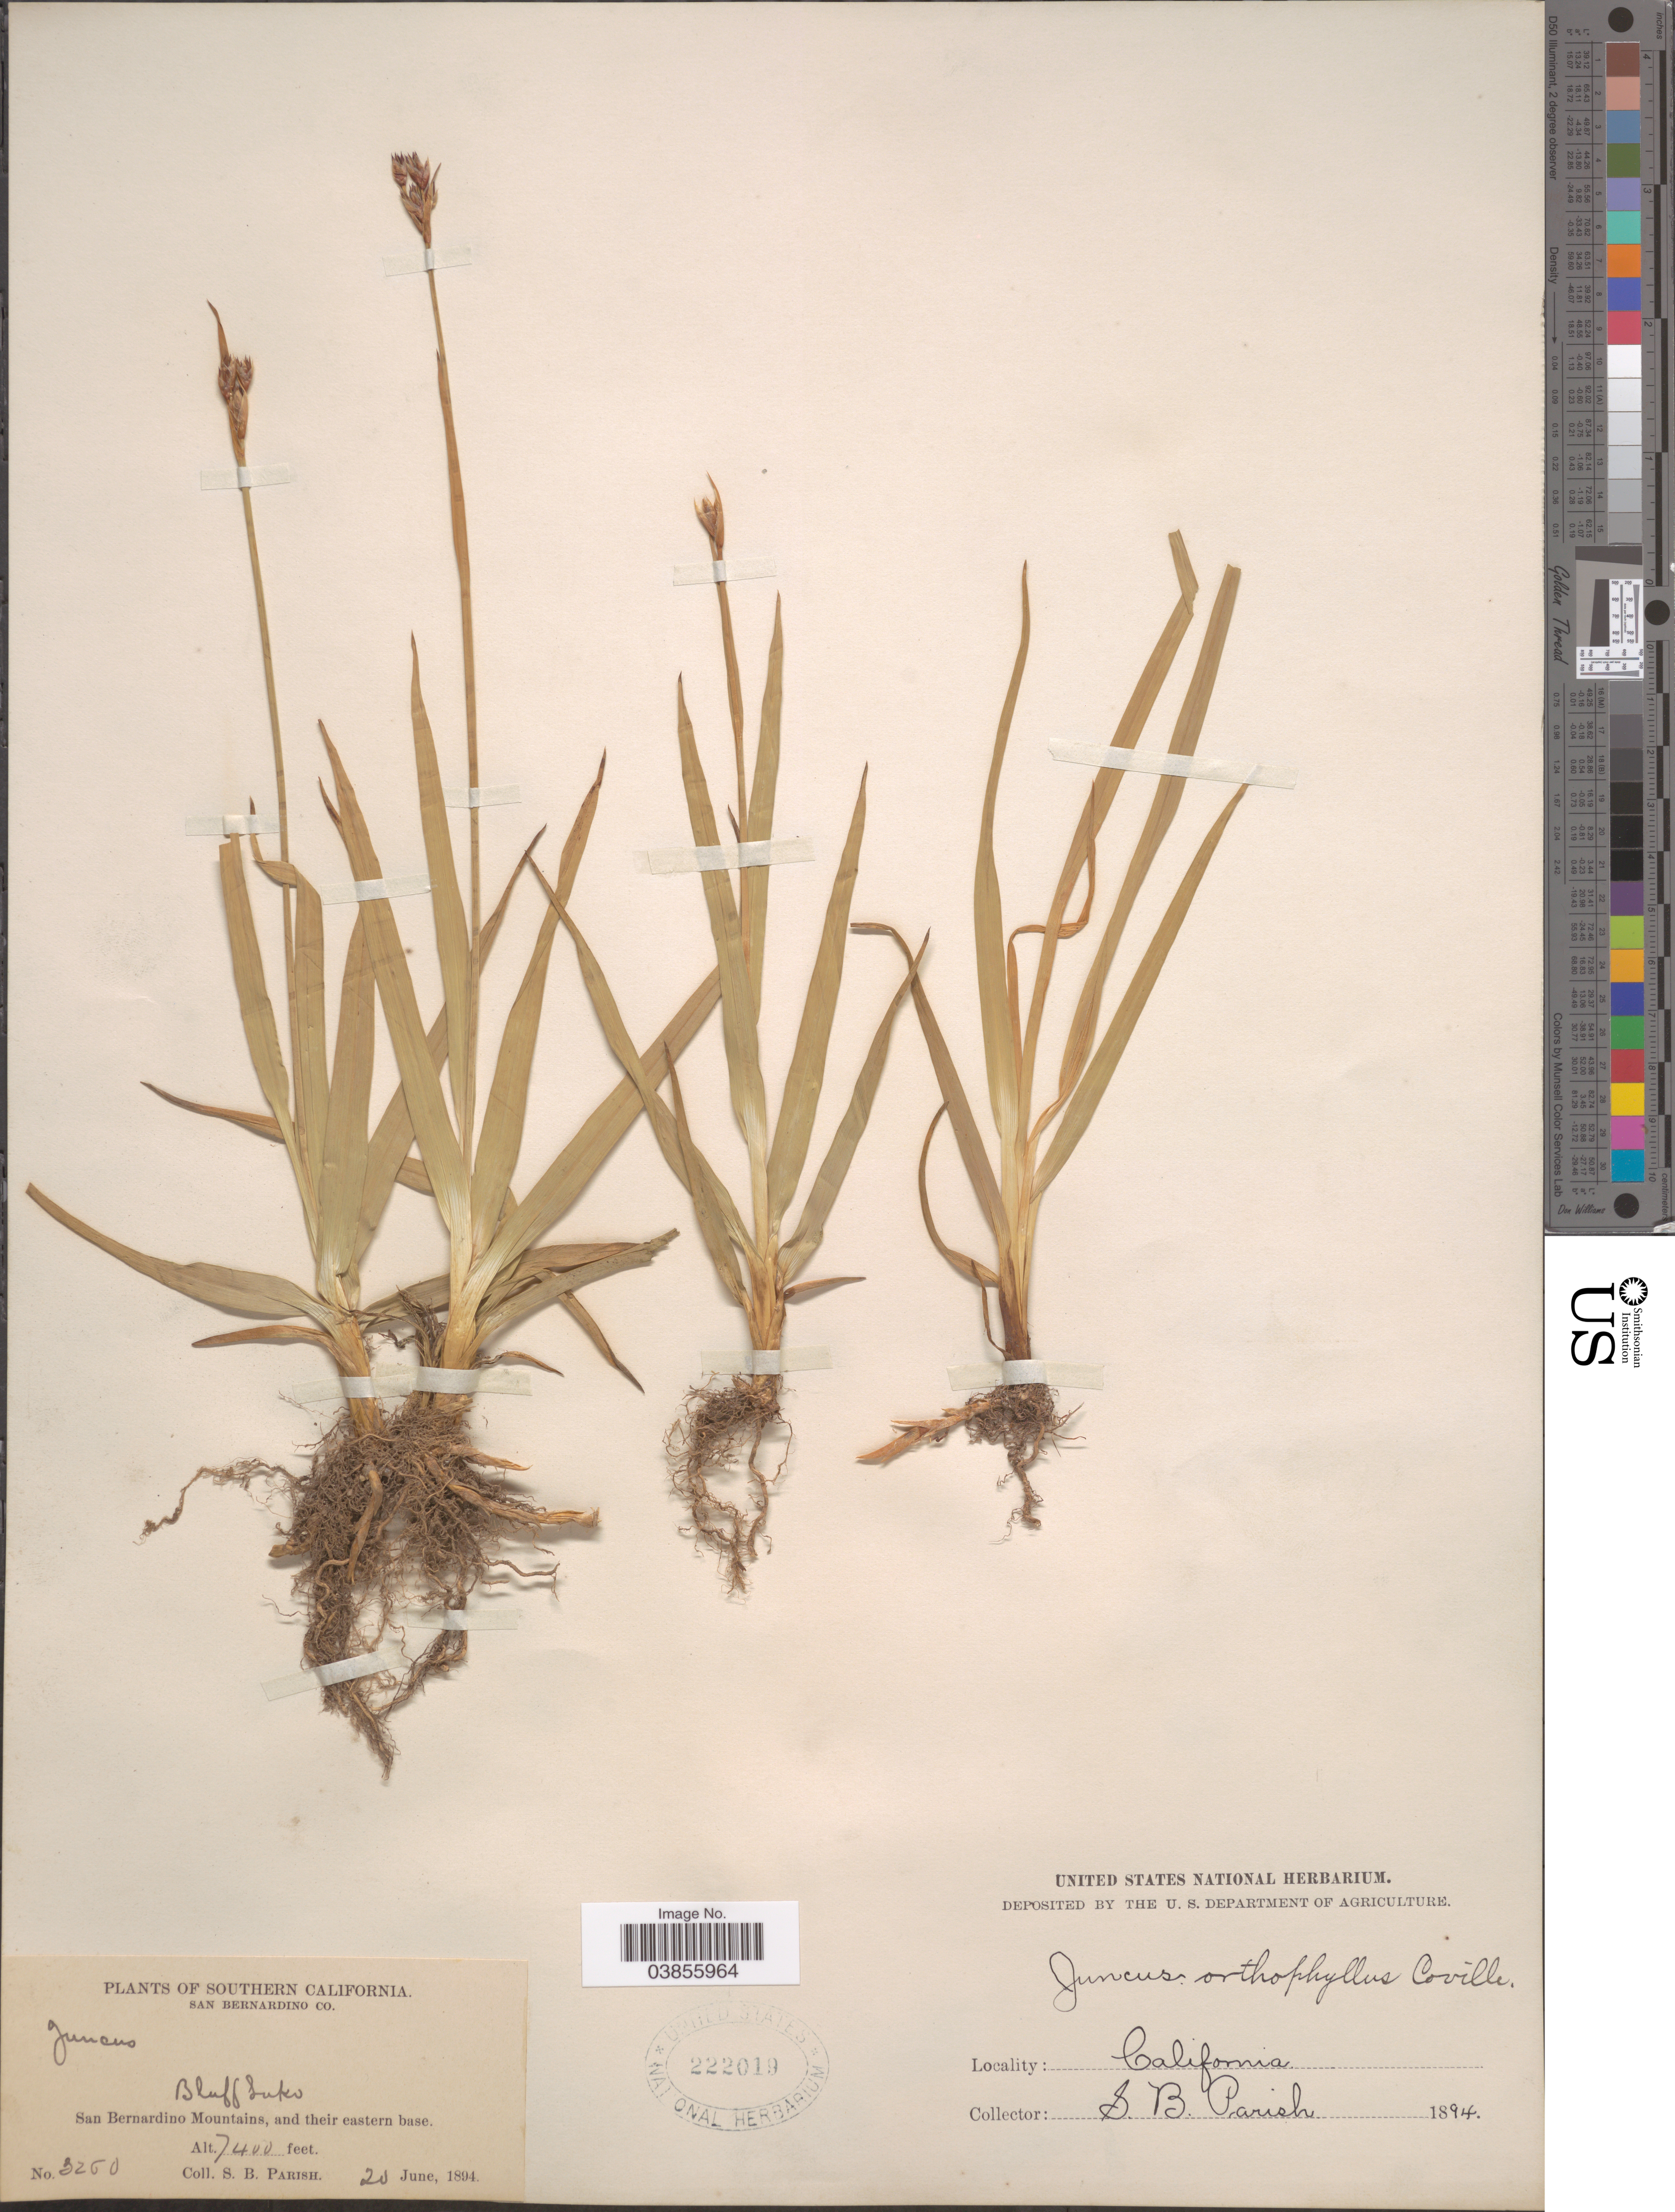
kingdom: Plantae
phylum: Tracheophyta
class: Liliopsida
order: Poales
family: Juncaceae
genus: Juncus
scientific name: Juncus orthophyllus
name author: Coville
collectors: S. B. Parish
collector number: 3260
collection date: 1894-06-20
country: United States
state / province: California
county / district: San Bernardino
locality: Southern California. San Bernardino Co. Bluff Lake. San Bernardino Mountains, and their eastern base.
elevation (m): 2256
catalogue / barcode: US 222019